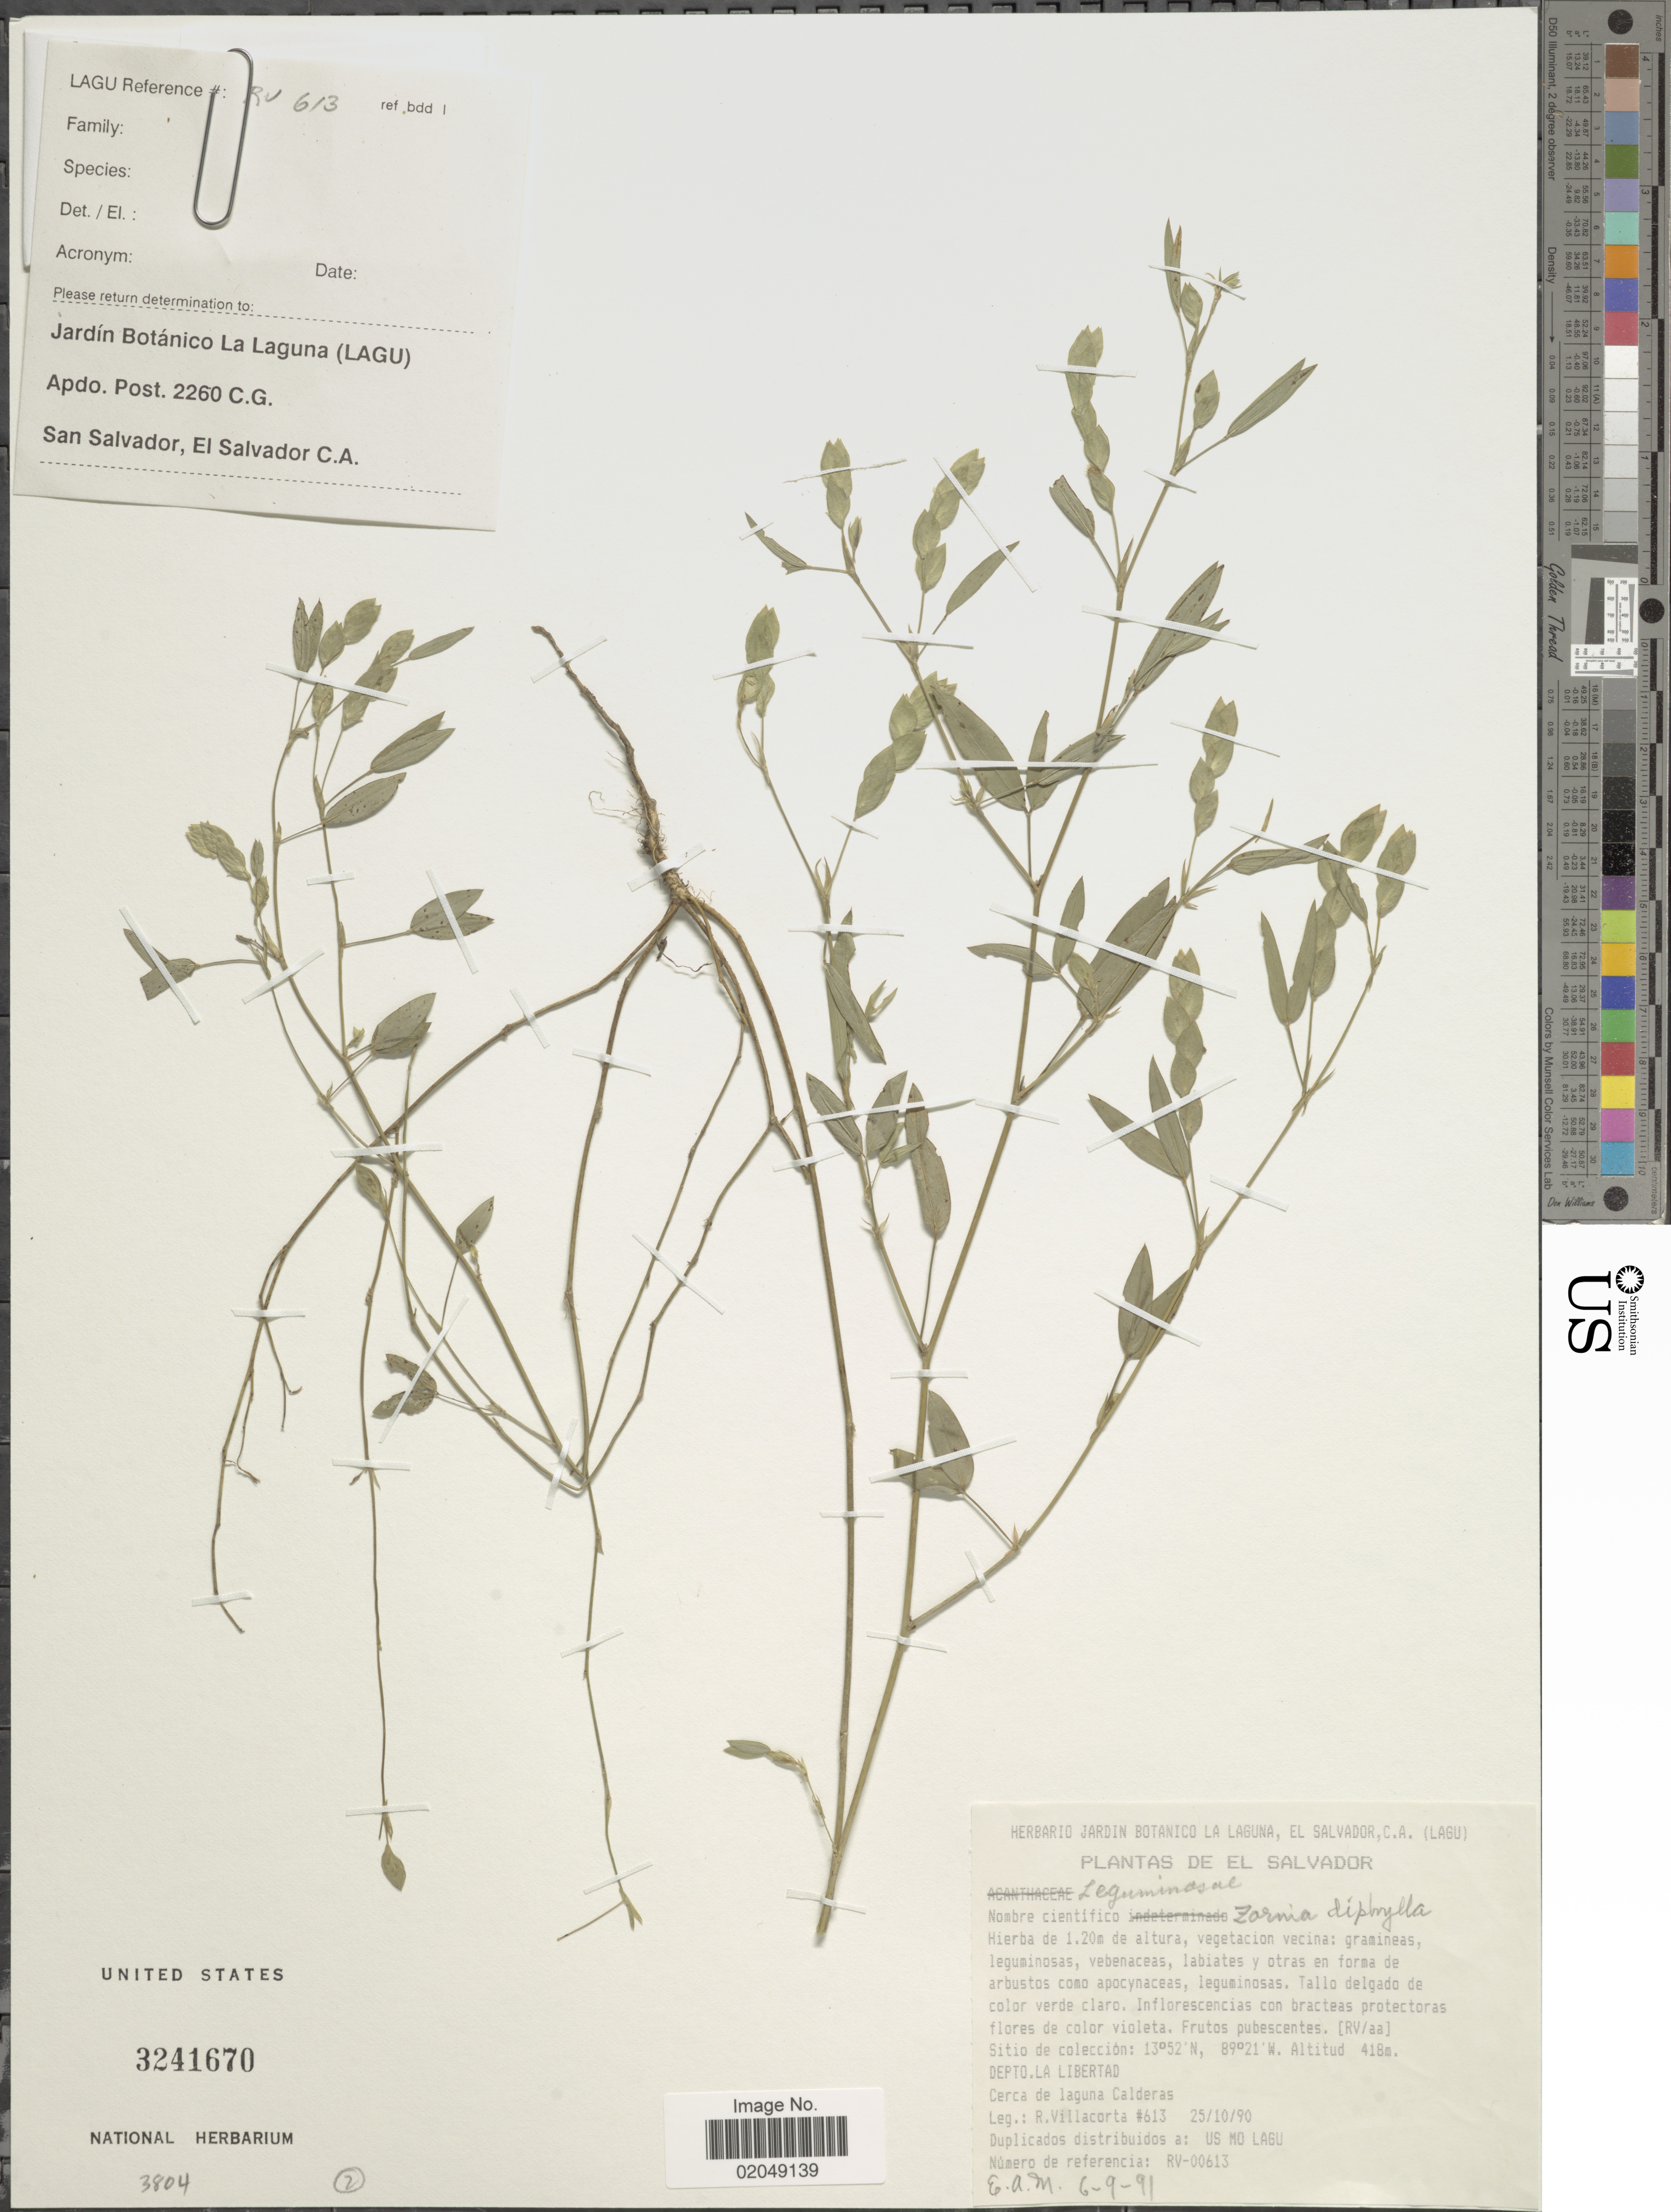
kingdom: Plantae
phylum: Tracheophyta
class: Magnoliopsida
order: Fabales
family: Fabaceae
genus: Zornia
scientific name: Zornia diphylla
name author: (L.) Pers.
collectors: R. Villacorta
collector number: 613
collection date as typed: Transcribed d/m/y: 25/10/90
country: El Salvador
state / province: La Libertad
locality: Cerca de laguna Calderas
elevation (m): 418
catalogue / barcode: US 3241670